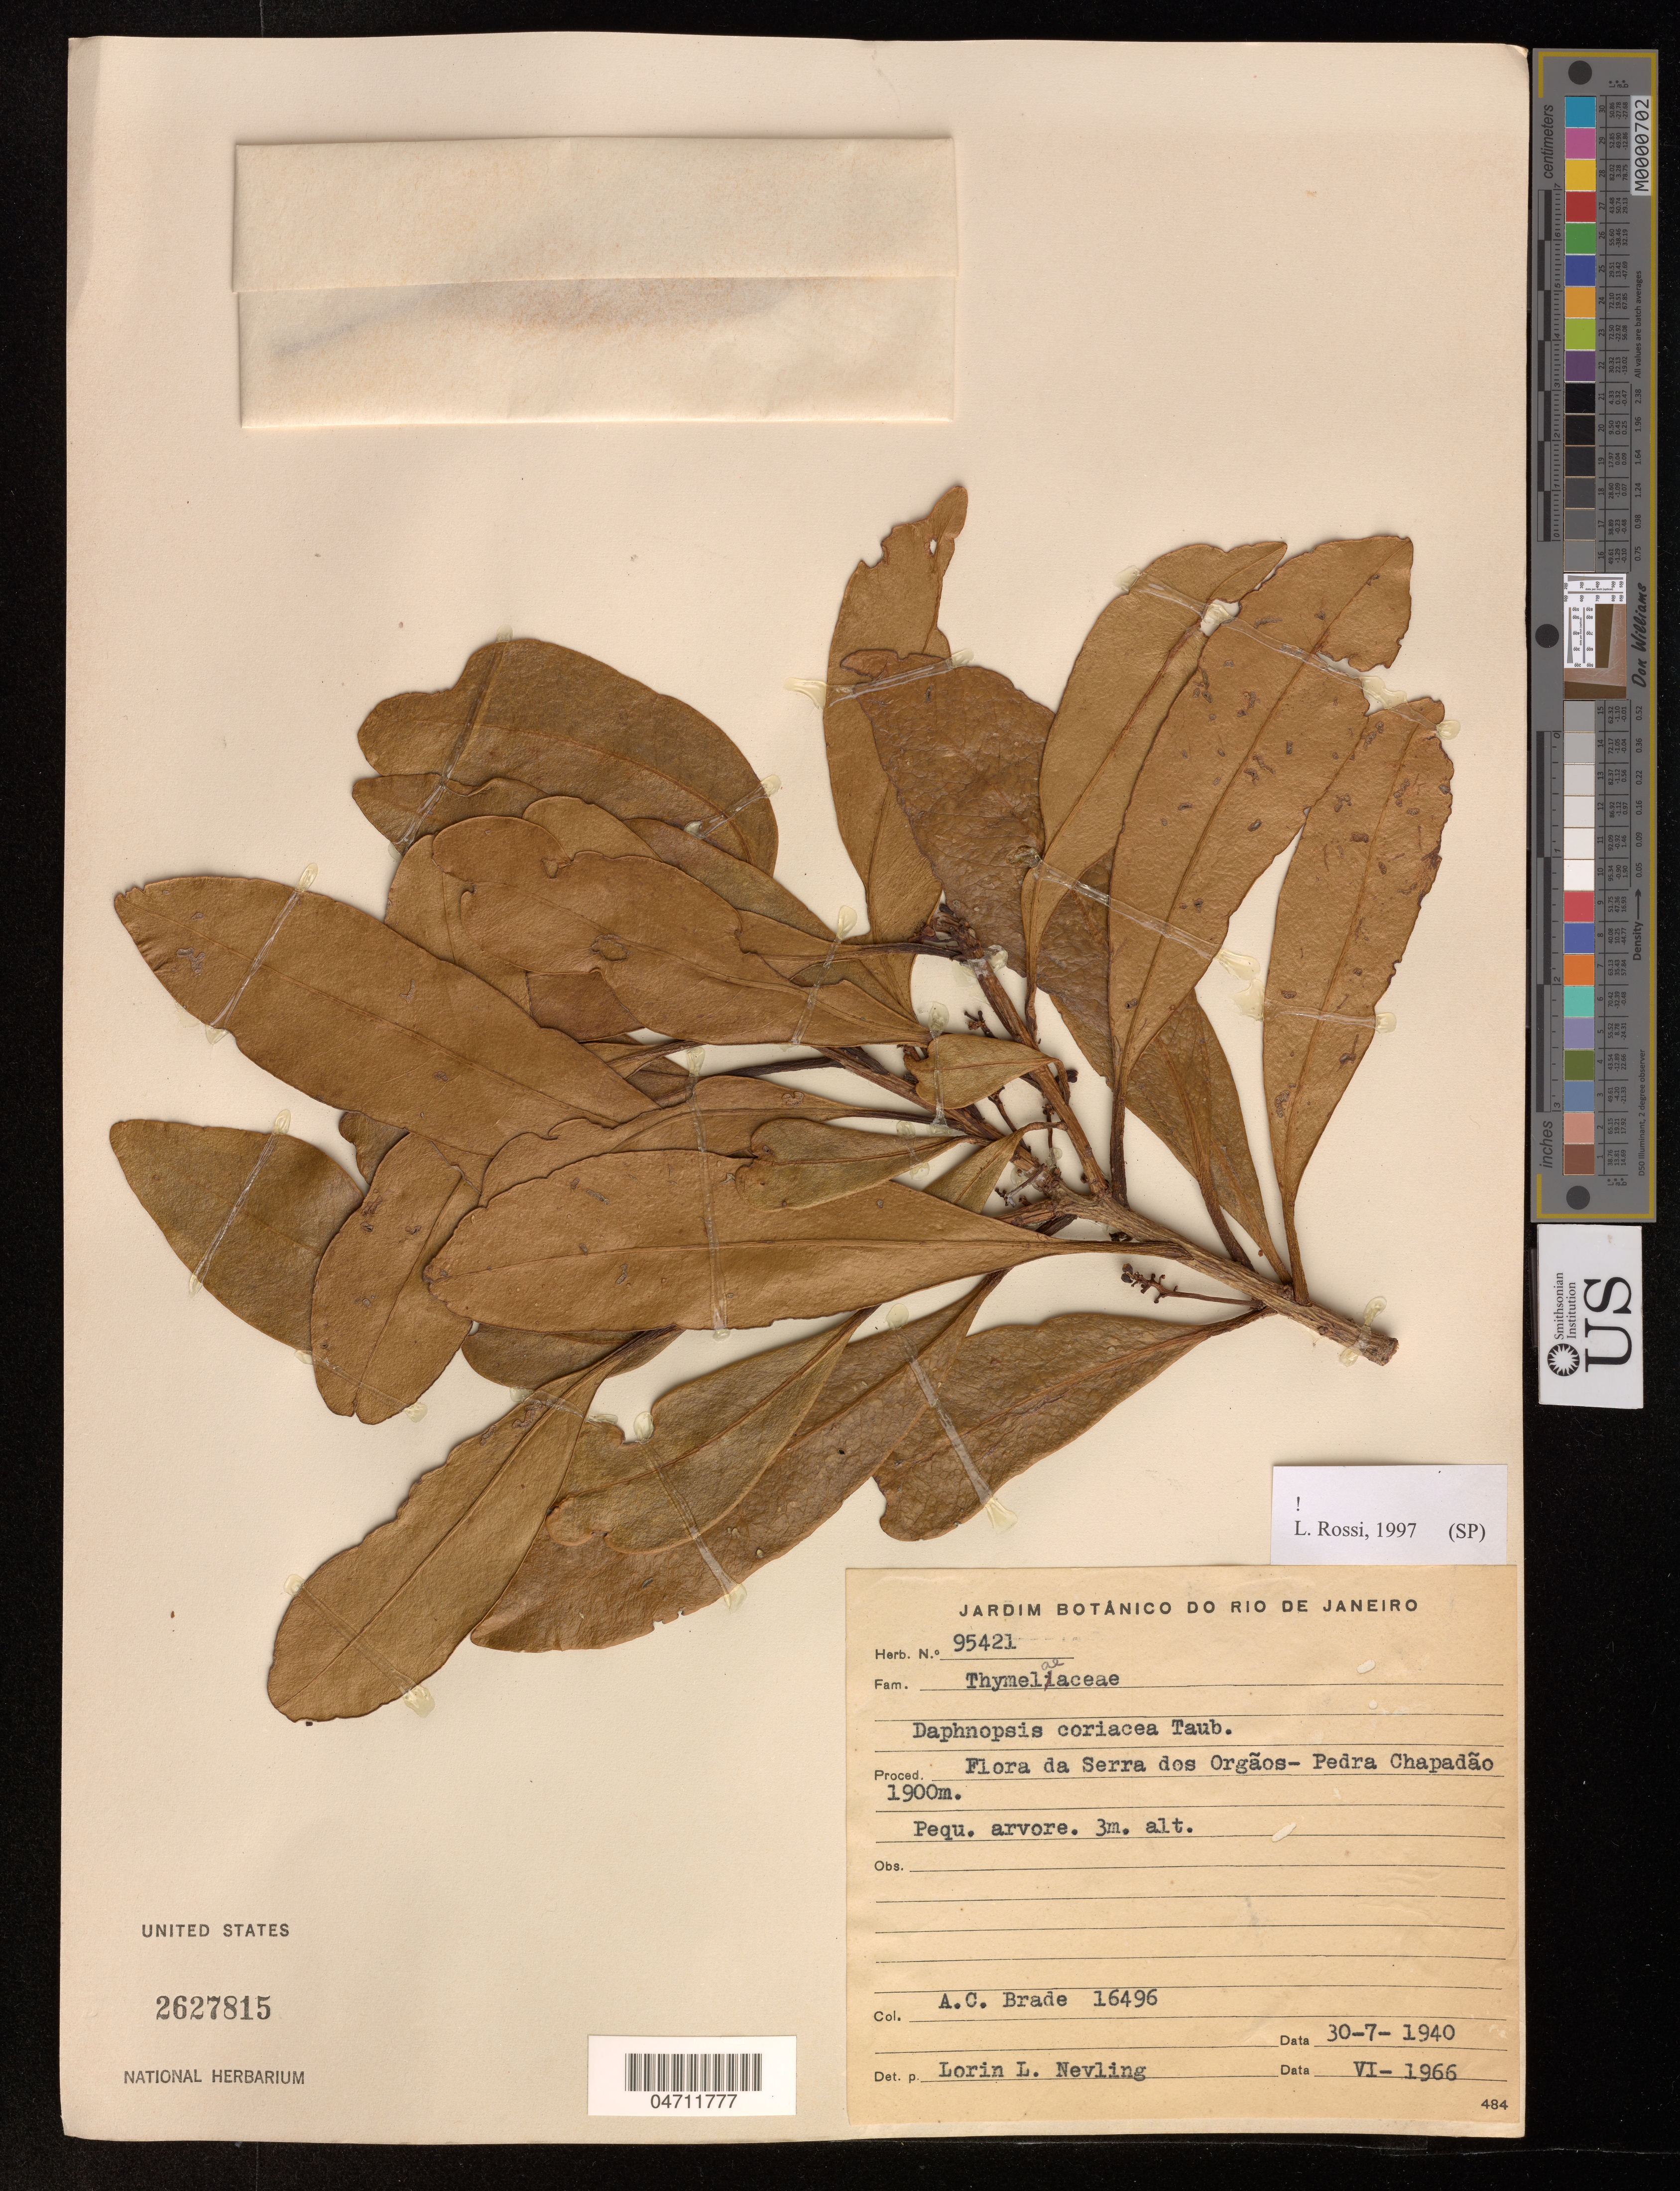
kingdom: Plantae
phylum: Tracheophyta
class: Magnoliopsida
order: Malvales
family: Thymelaeaceae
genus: Daphnopsis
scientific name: Daphnopsis coriacea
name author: Taub.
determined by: Rossi, L.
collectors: A. C. Brade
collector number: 16496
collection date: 1940-07-30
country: Brazil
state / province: Rio de Janeiro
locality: Estado do Rio de Janeiro-Serra dos Órgãos, Pedra Chapadão.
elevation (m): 1900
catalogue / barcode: US 2627815